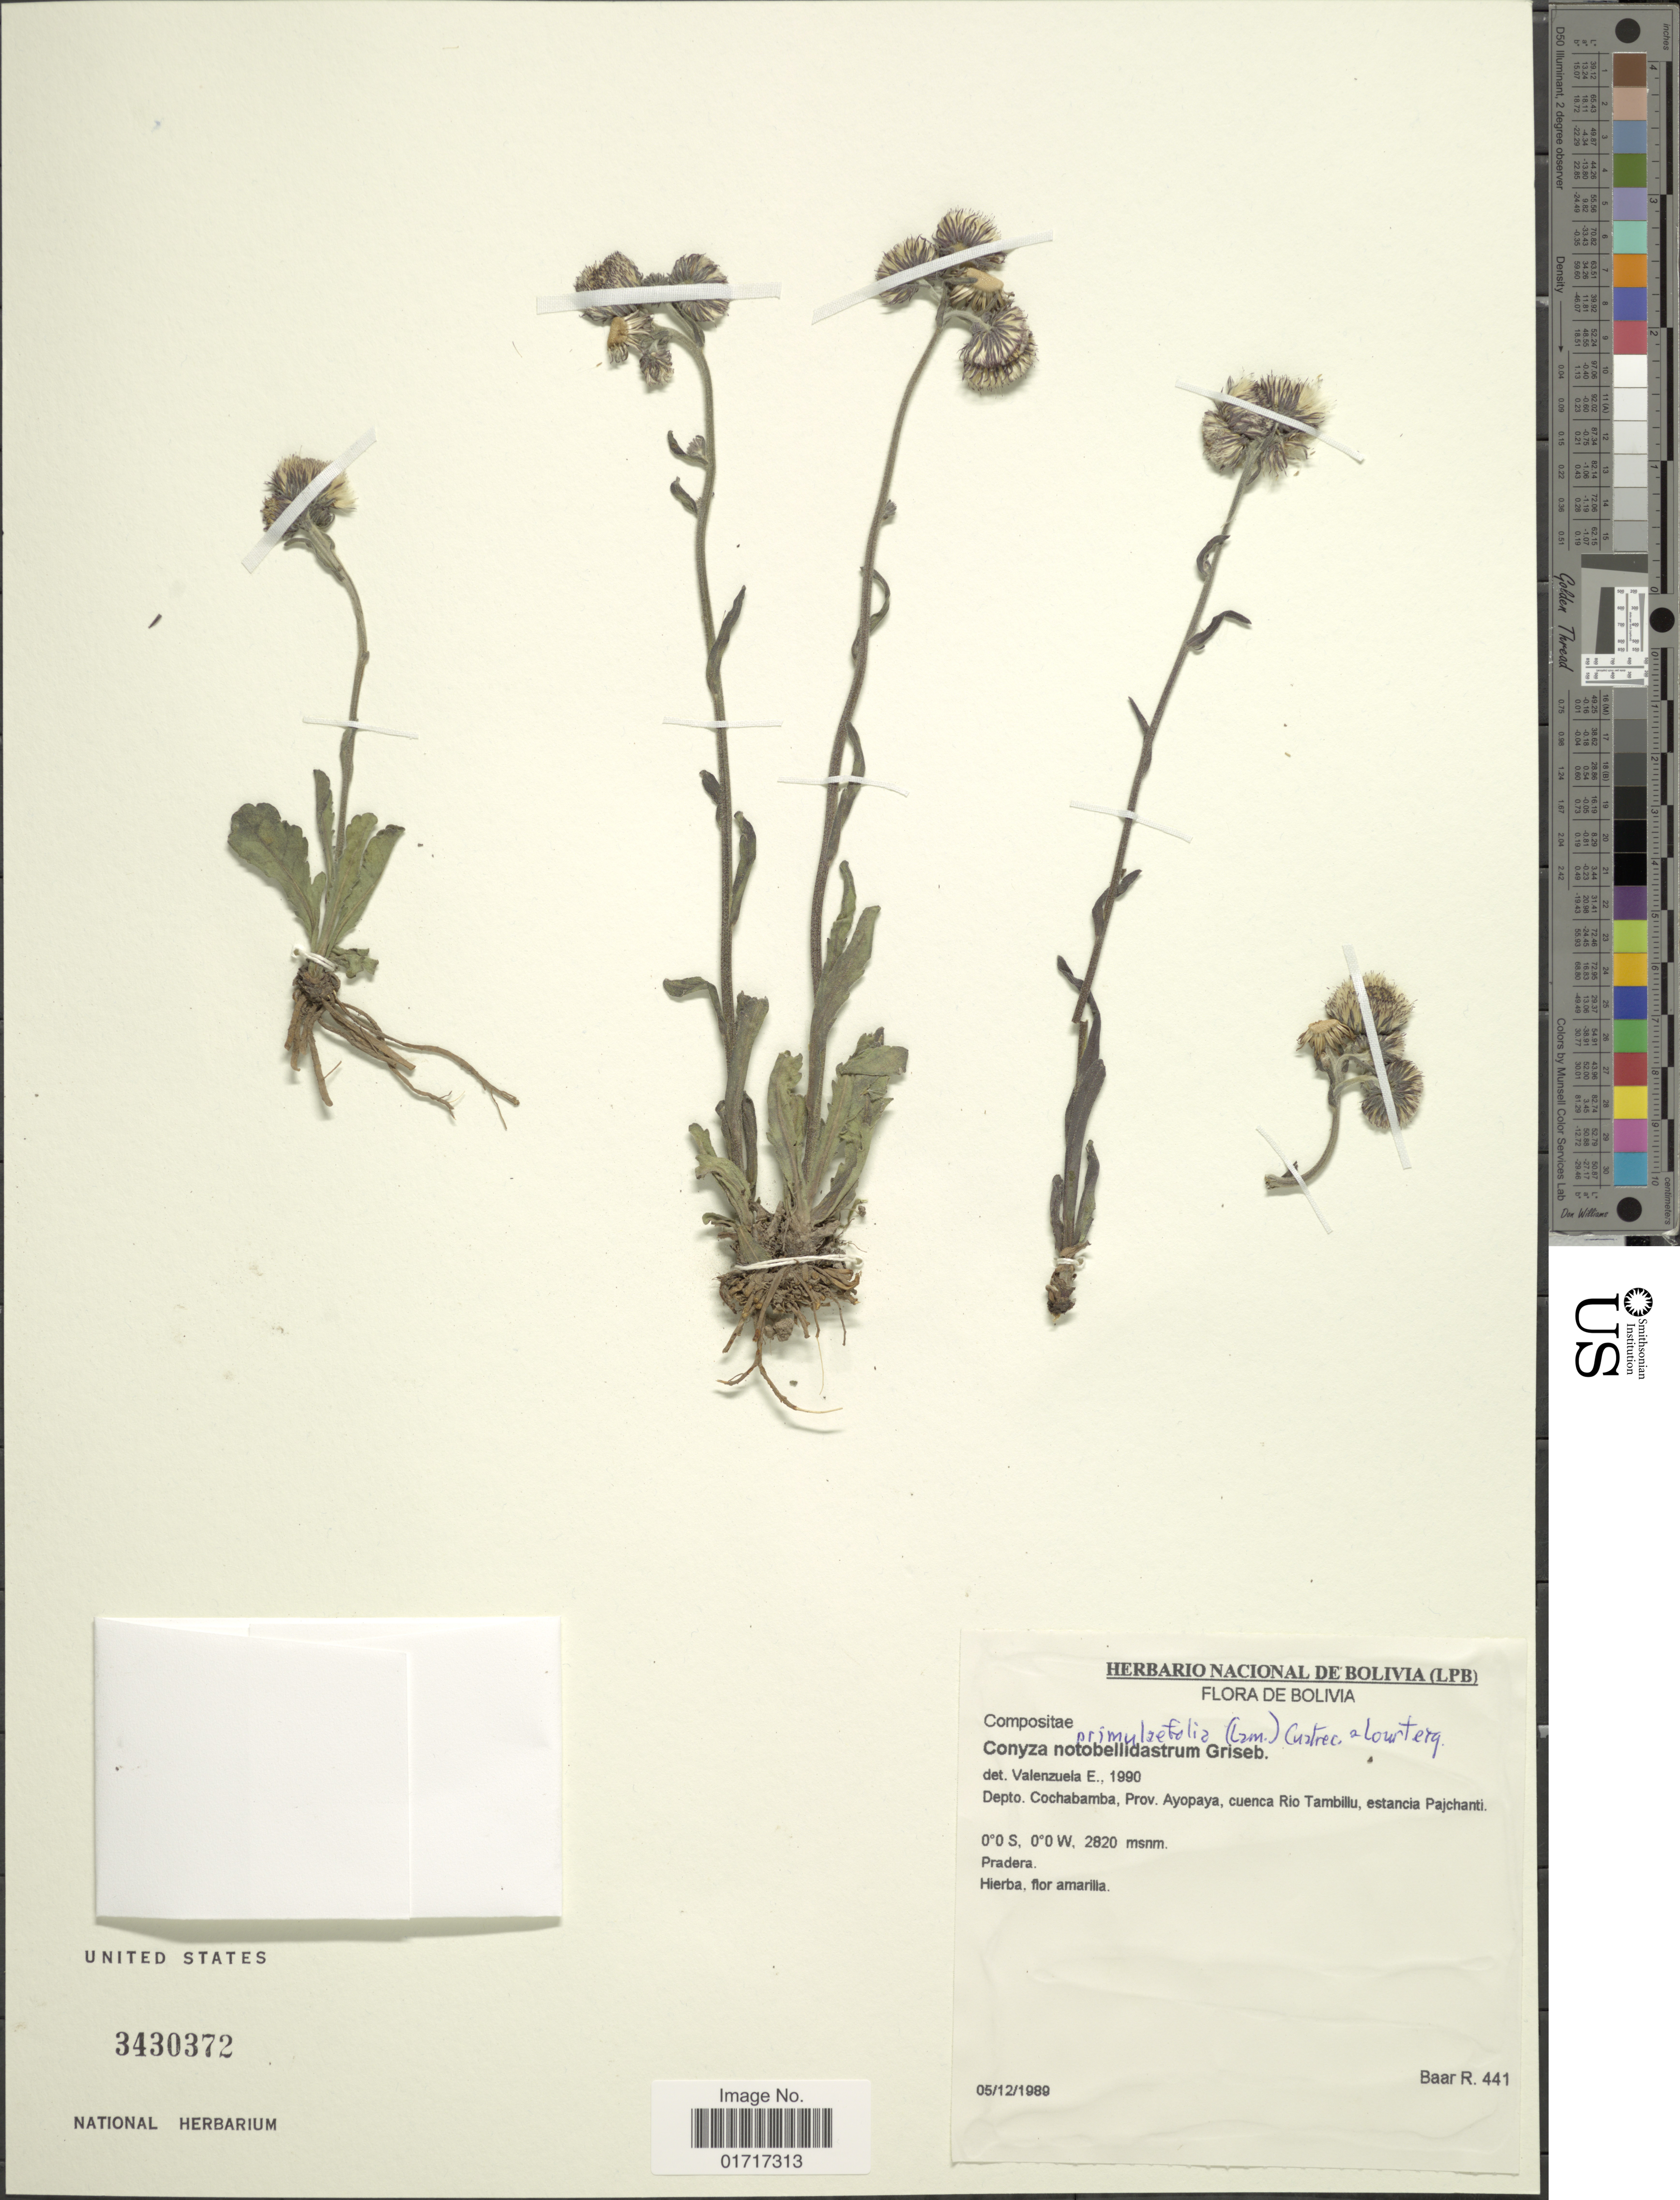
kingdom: Plantae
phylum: Tracheophyta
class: Magnoliopsida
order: Asterales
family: Asteraceae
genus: Conyza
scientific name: Conyza primulaefolia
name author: (Lam.) Cuatrec. & Lourteig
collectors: R. Baar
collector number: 441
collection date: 1989-12-05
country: Bolivia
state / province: Cochabamba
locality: Depto. Cochabamba, Prov. Ayopaya, cuenca Rio Tambillu, estancia Pajchanti.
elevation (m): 2820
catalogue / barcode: US 3430372